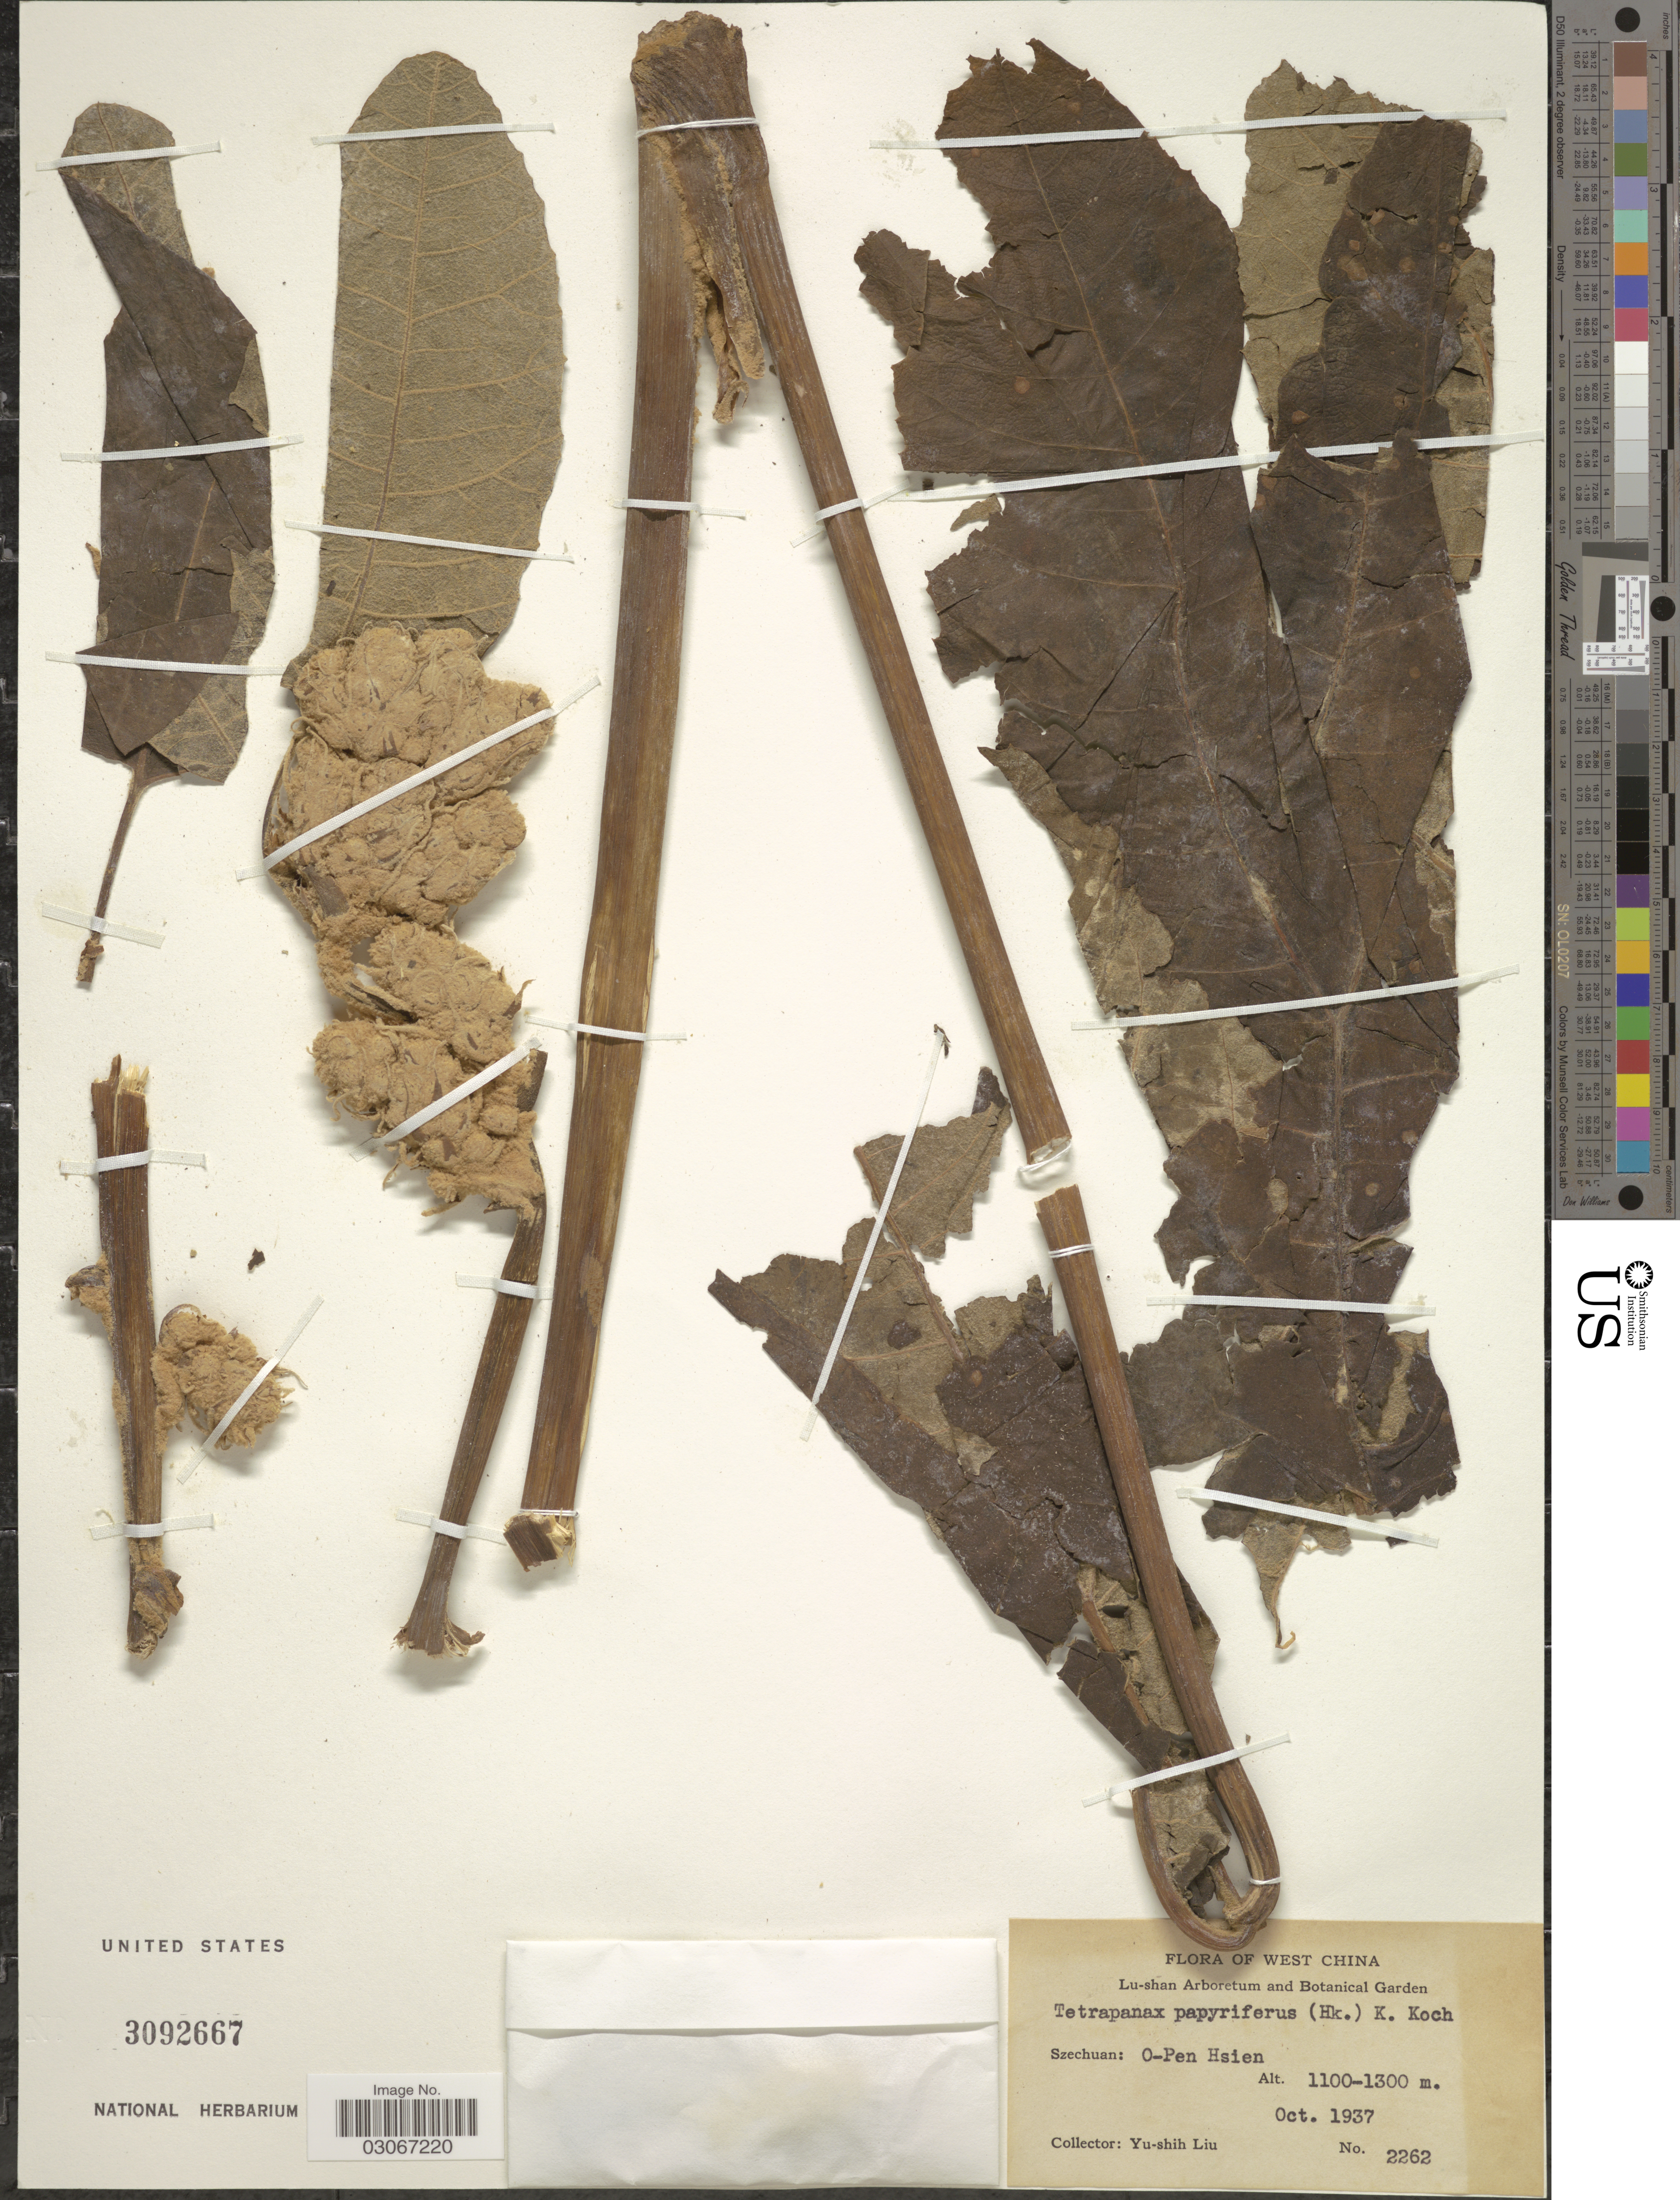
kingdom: Plantae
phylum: Tracheophyta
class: Magnoliopsida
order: Apiales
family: Araliaceae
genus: Tetrapanax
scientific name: Tetrapanax papyrifer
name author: (Hook.) K. Koch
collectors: Y.-S. Liu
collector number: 2262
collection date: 1937-10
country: China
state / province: Sichuan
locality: West China. Szechuan: O-Pen Hsien.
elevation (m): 1100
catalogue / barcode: US 3092667